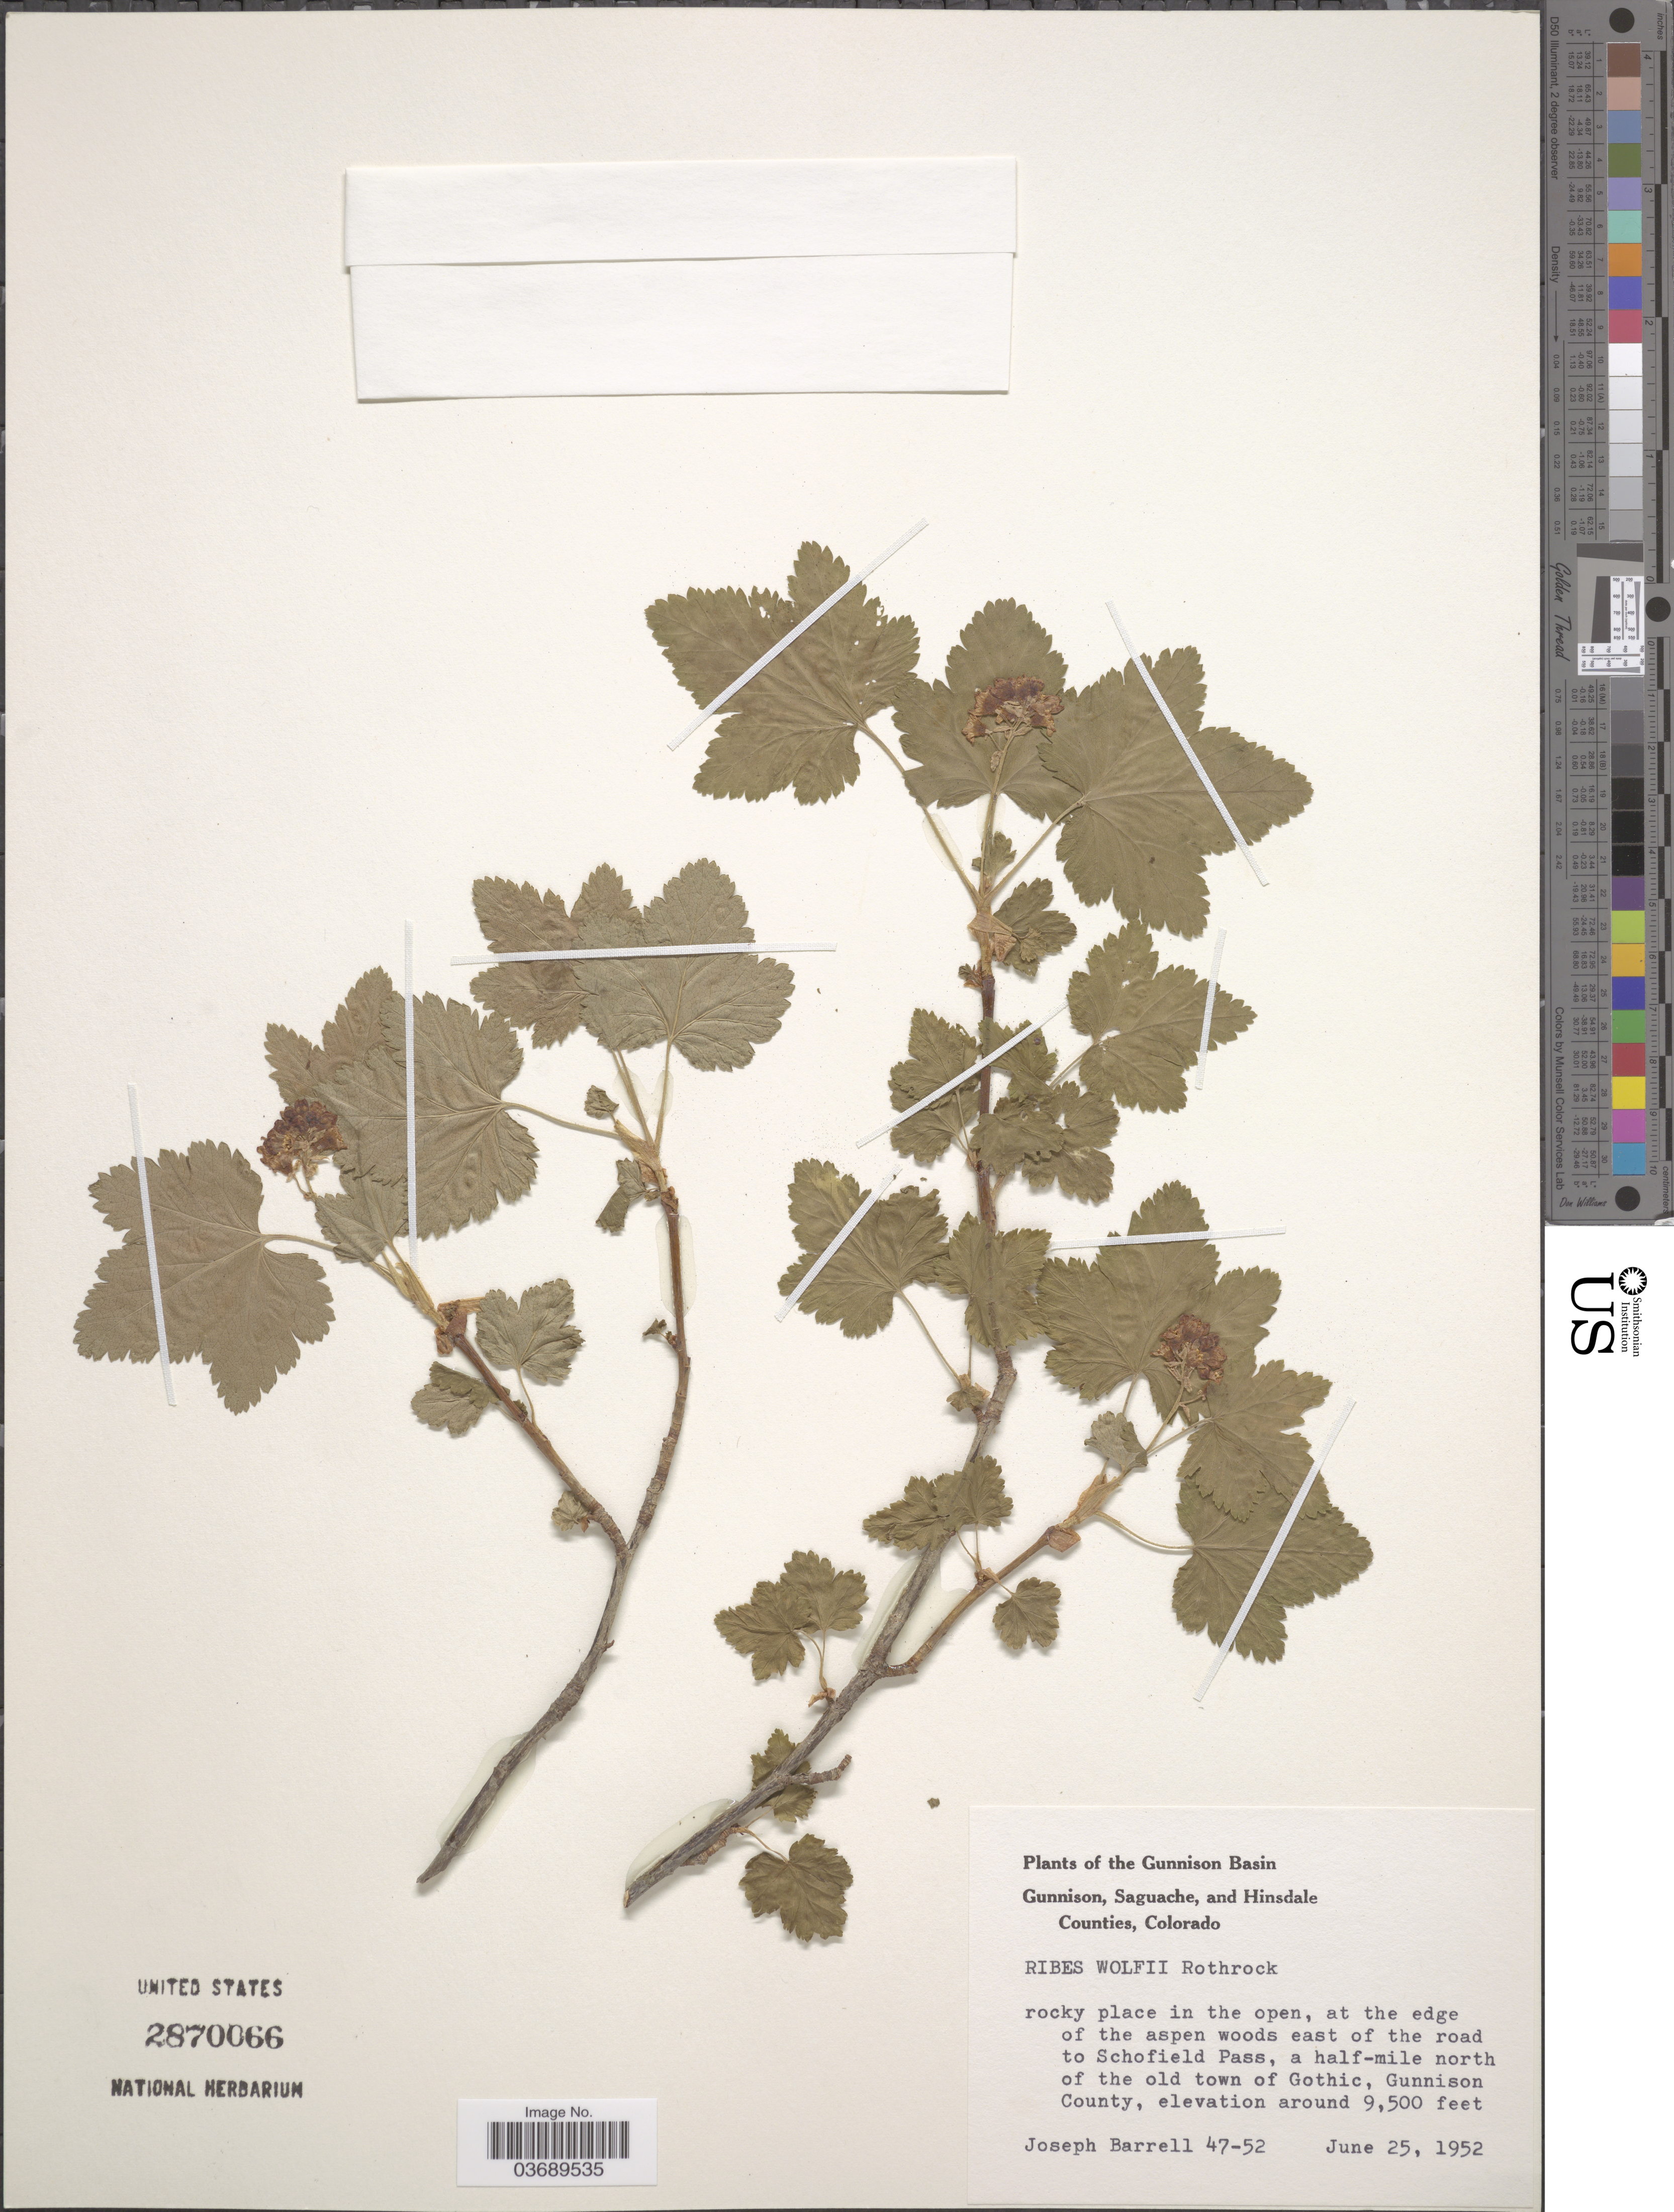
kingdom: Plantae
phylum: Tracheophyta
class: Magnoliopsida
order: Saxifragales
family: Grossulariaceae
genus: Ribes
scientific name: Ribes wolfii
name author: Rothr.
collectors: J. Barrell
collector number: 47-52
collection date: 1952-06-25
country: United States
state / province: Colorado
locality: The Gunnison Basin. At the edge of the aspen woods east of the road to Chofield Pass, a half-mile north of the old town of Gothic, Gunnison County.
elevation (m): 2896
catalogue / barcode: US 2870066